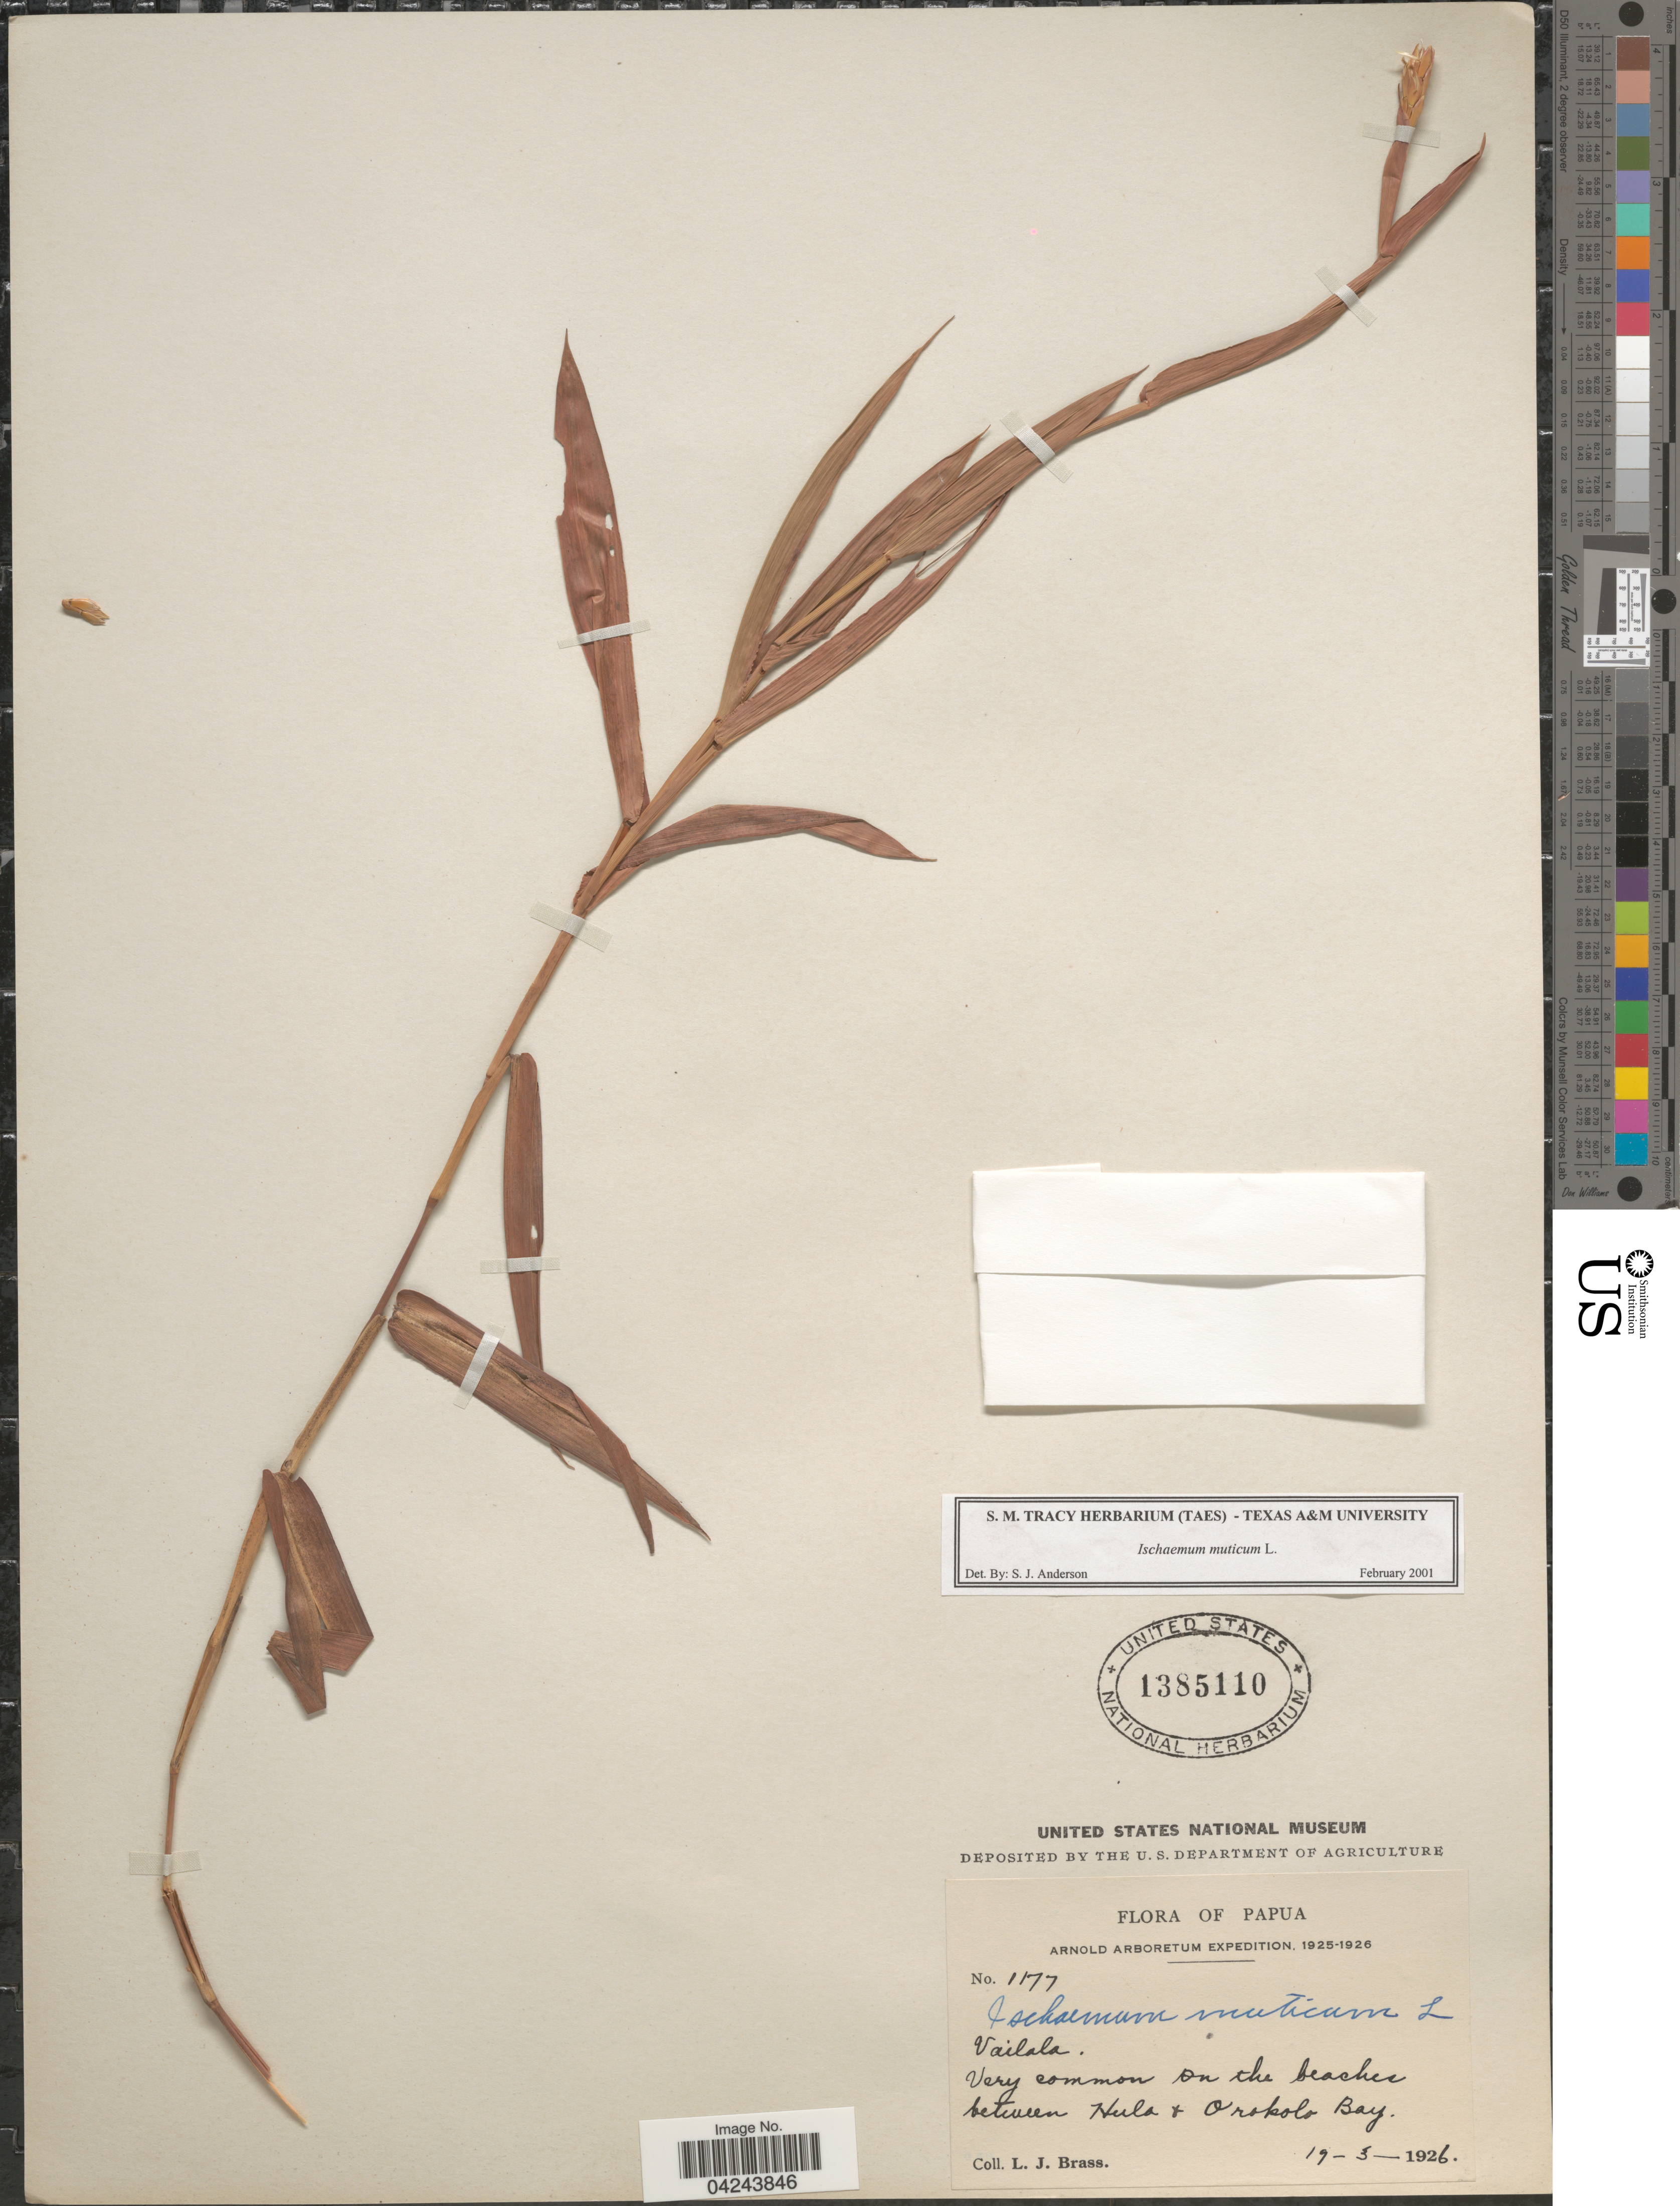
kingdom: Plantae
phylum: Tracheophyta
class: Liliopsida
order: Poales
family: Poaceae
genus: Ischaemum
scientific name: Ischaemum muticum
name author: L.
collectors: L. J. Brass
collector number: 1177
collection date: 1926-03-19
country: Indonesia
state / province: Papua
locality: Arnold Arboretum Expedition, 1925-1926. Vailala. Very common on the beaches between Hula & Orokolo Bay.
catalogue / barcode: US 1385110